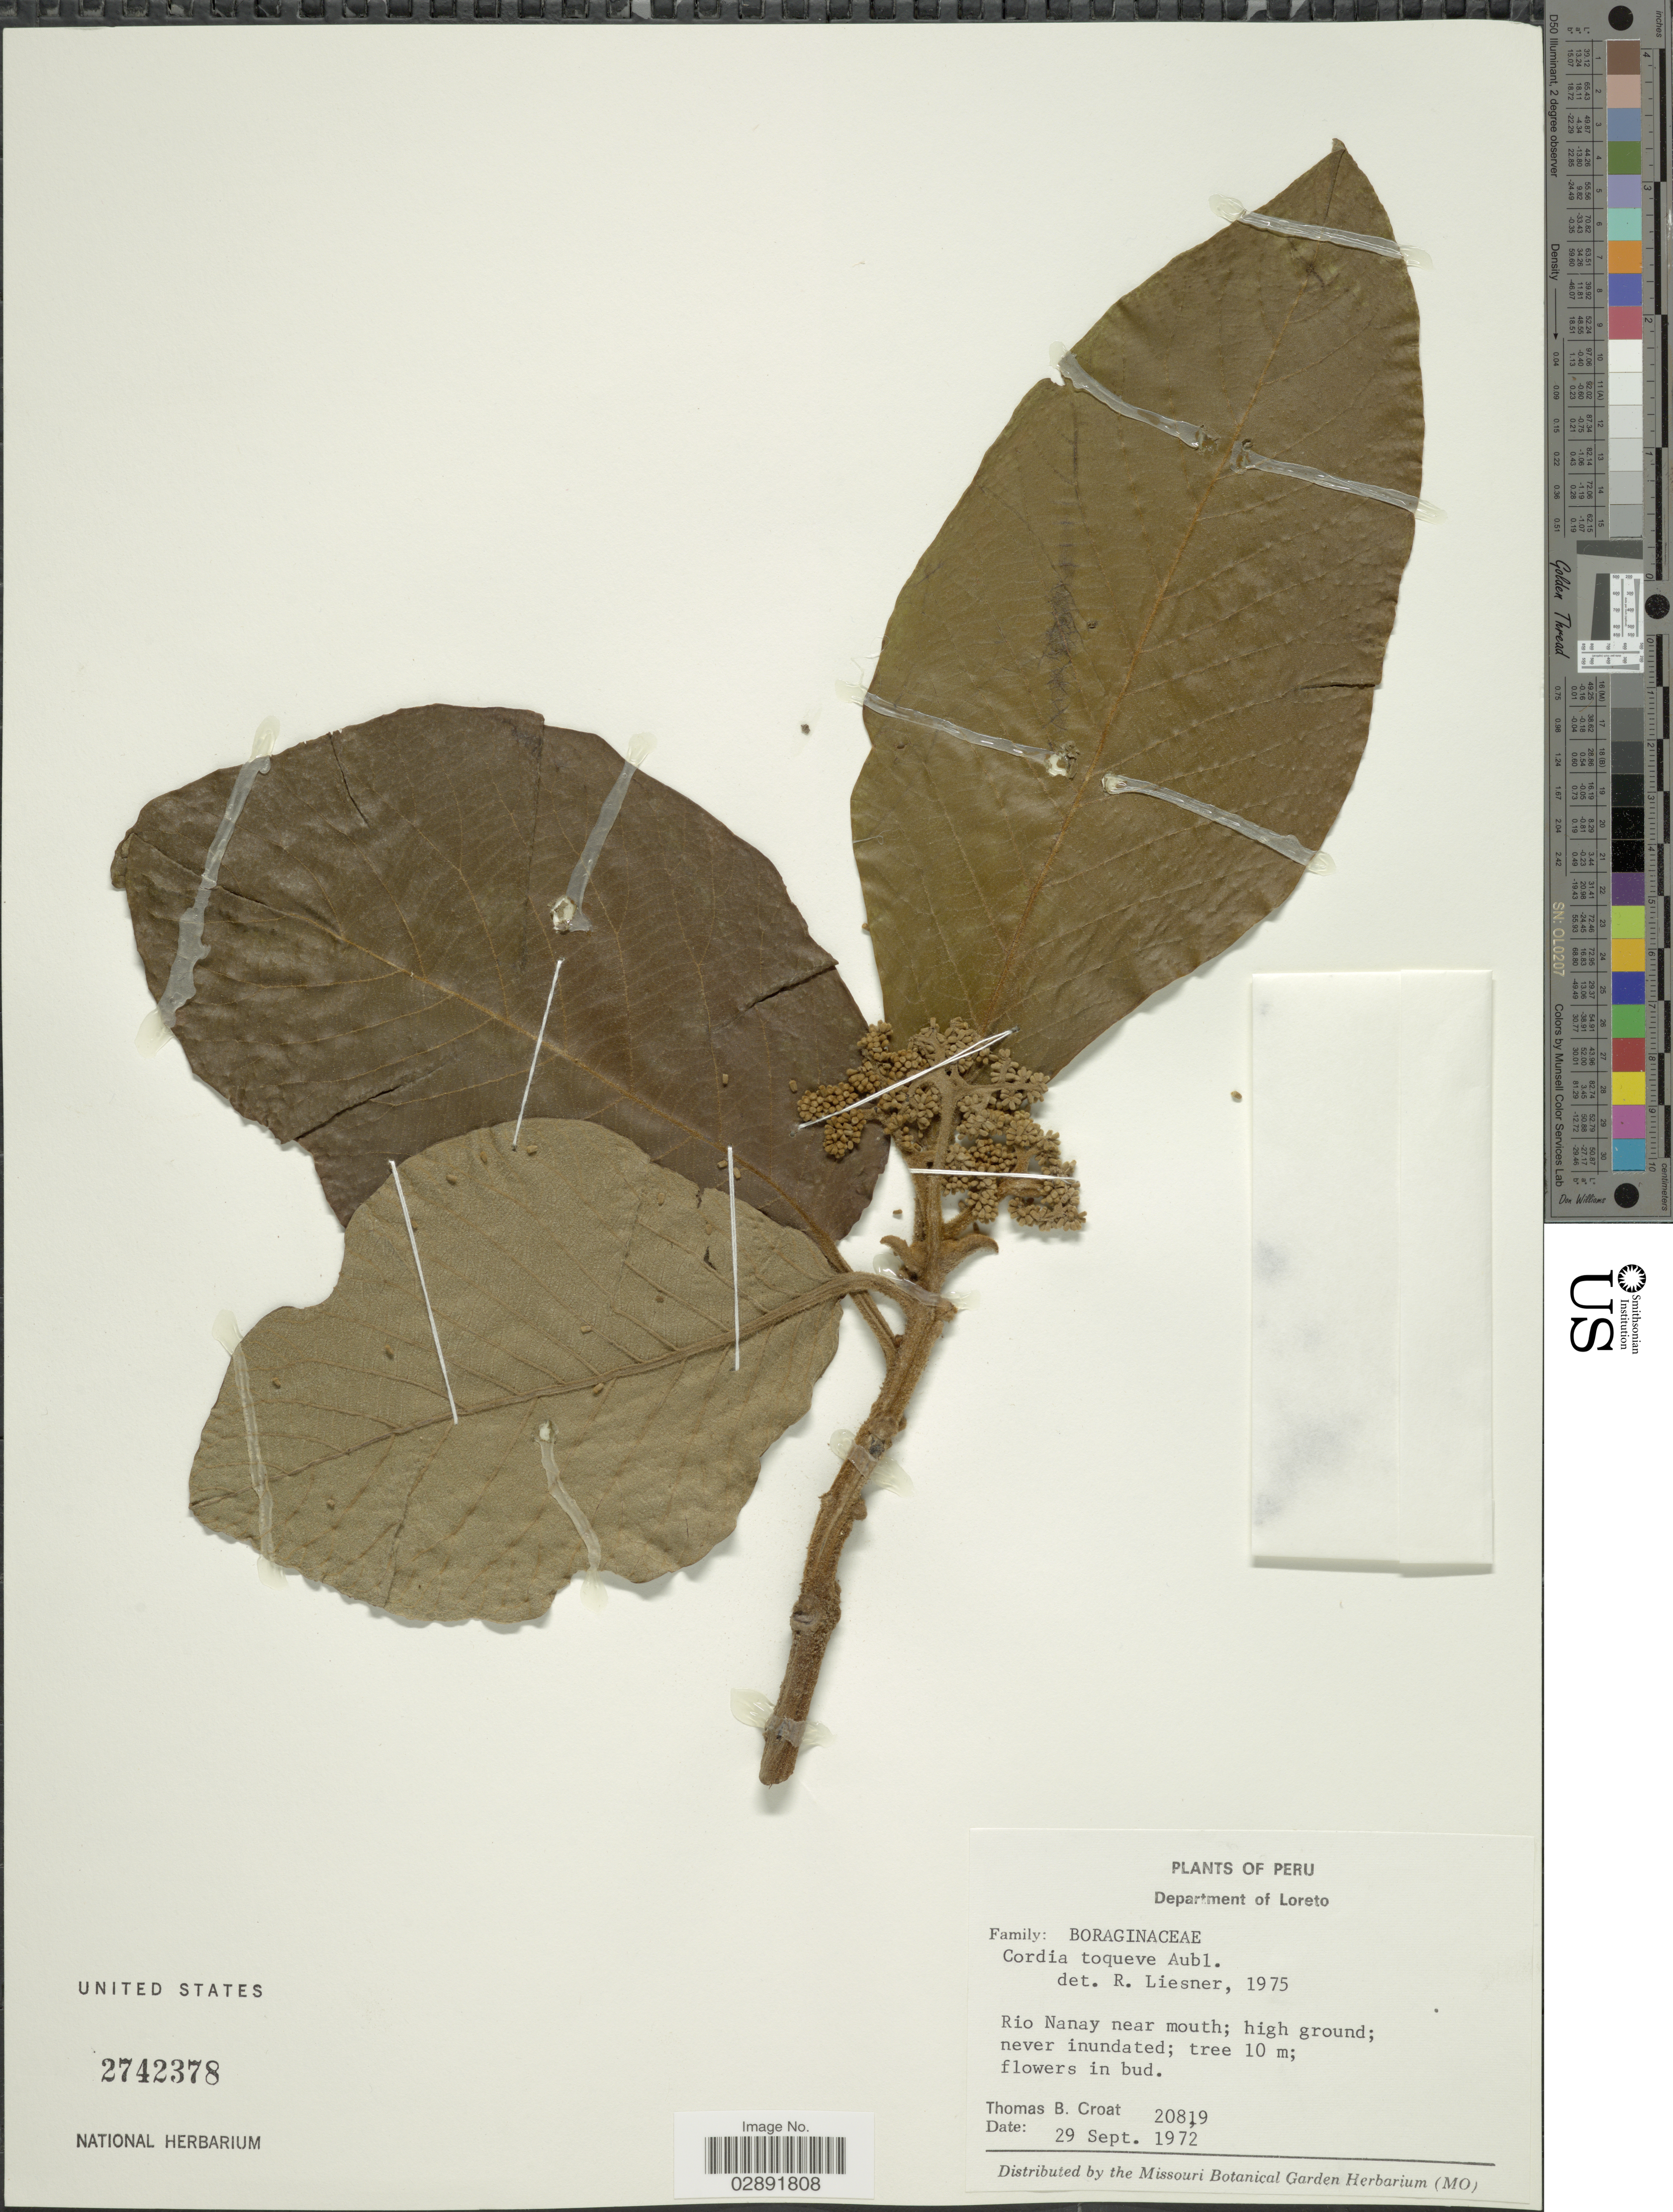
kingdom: Plantae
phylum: Tracheophyta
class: Magnoliopsida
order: Boraginales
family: Cordiaceae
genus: Cordia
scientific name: Cordia toqueve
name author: Aubl.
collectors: T. B. Croat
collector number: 20819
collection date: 1972-09-29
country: Peru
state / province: Loreto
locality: Department of Loreto, Rio Nanay near mouth.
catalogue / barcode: US 2742378